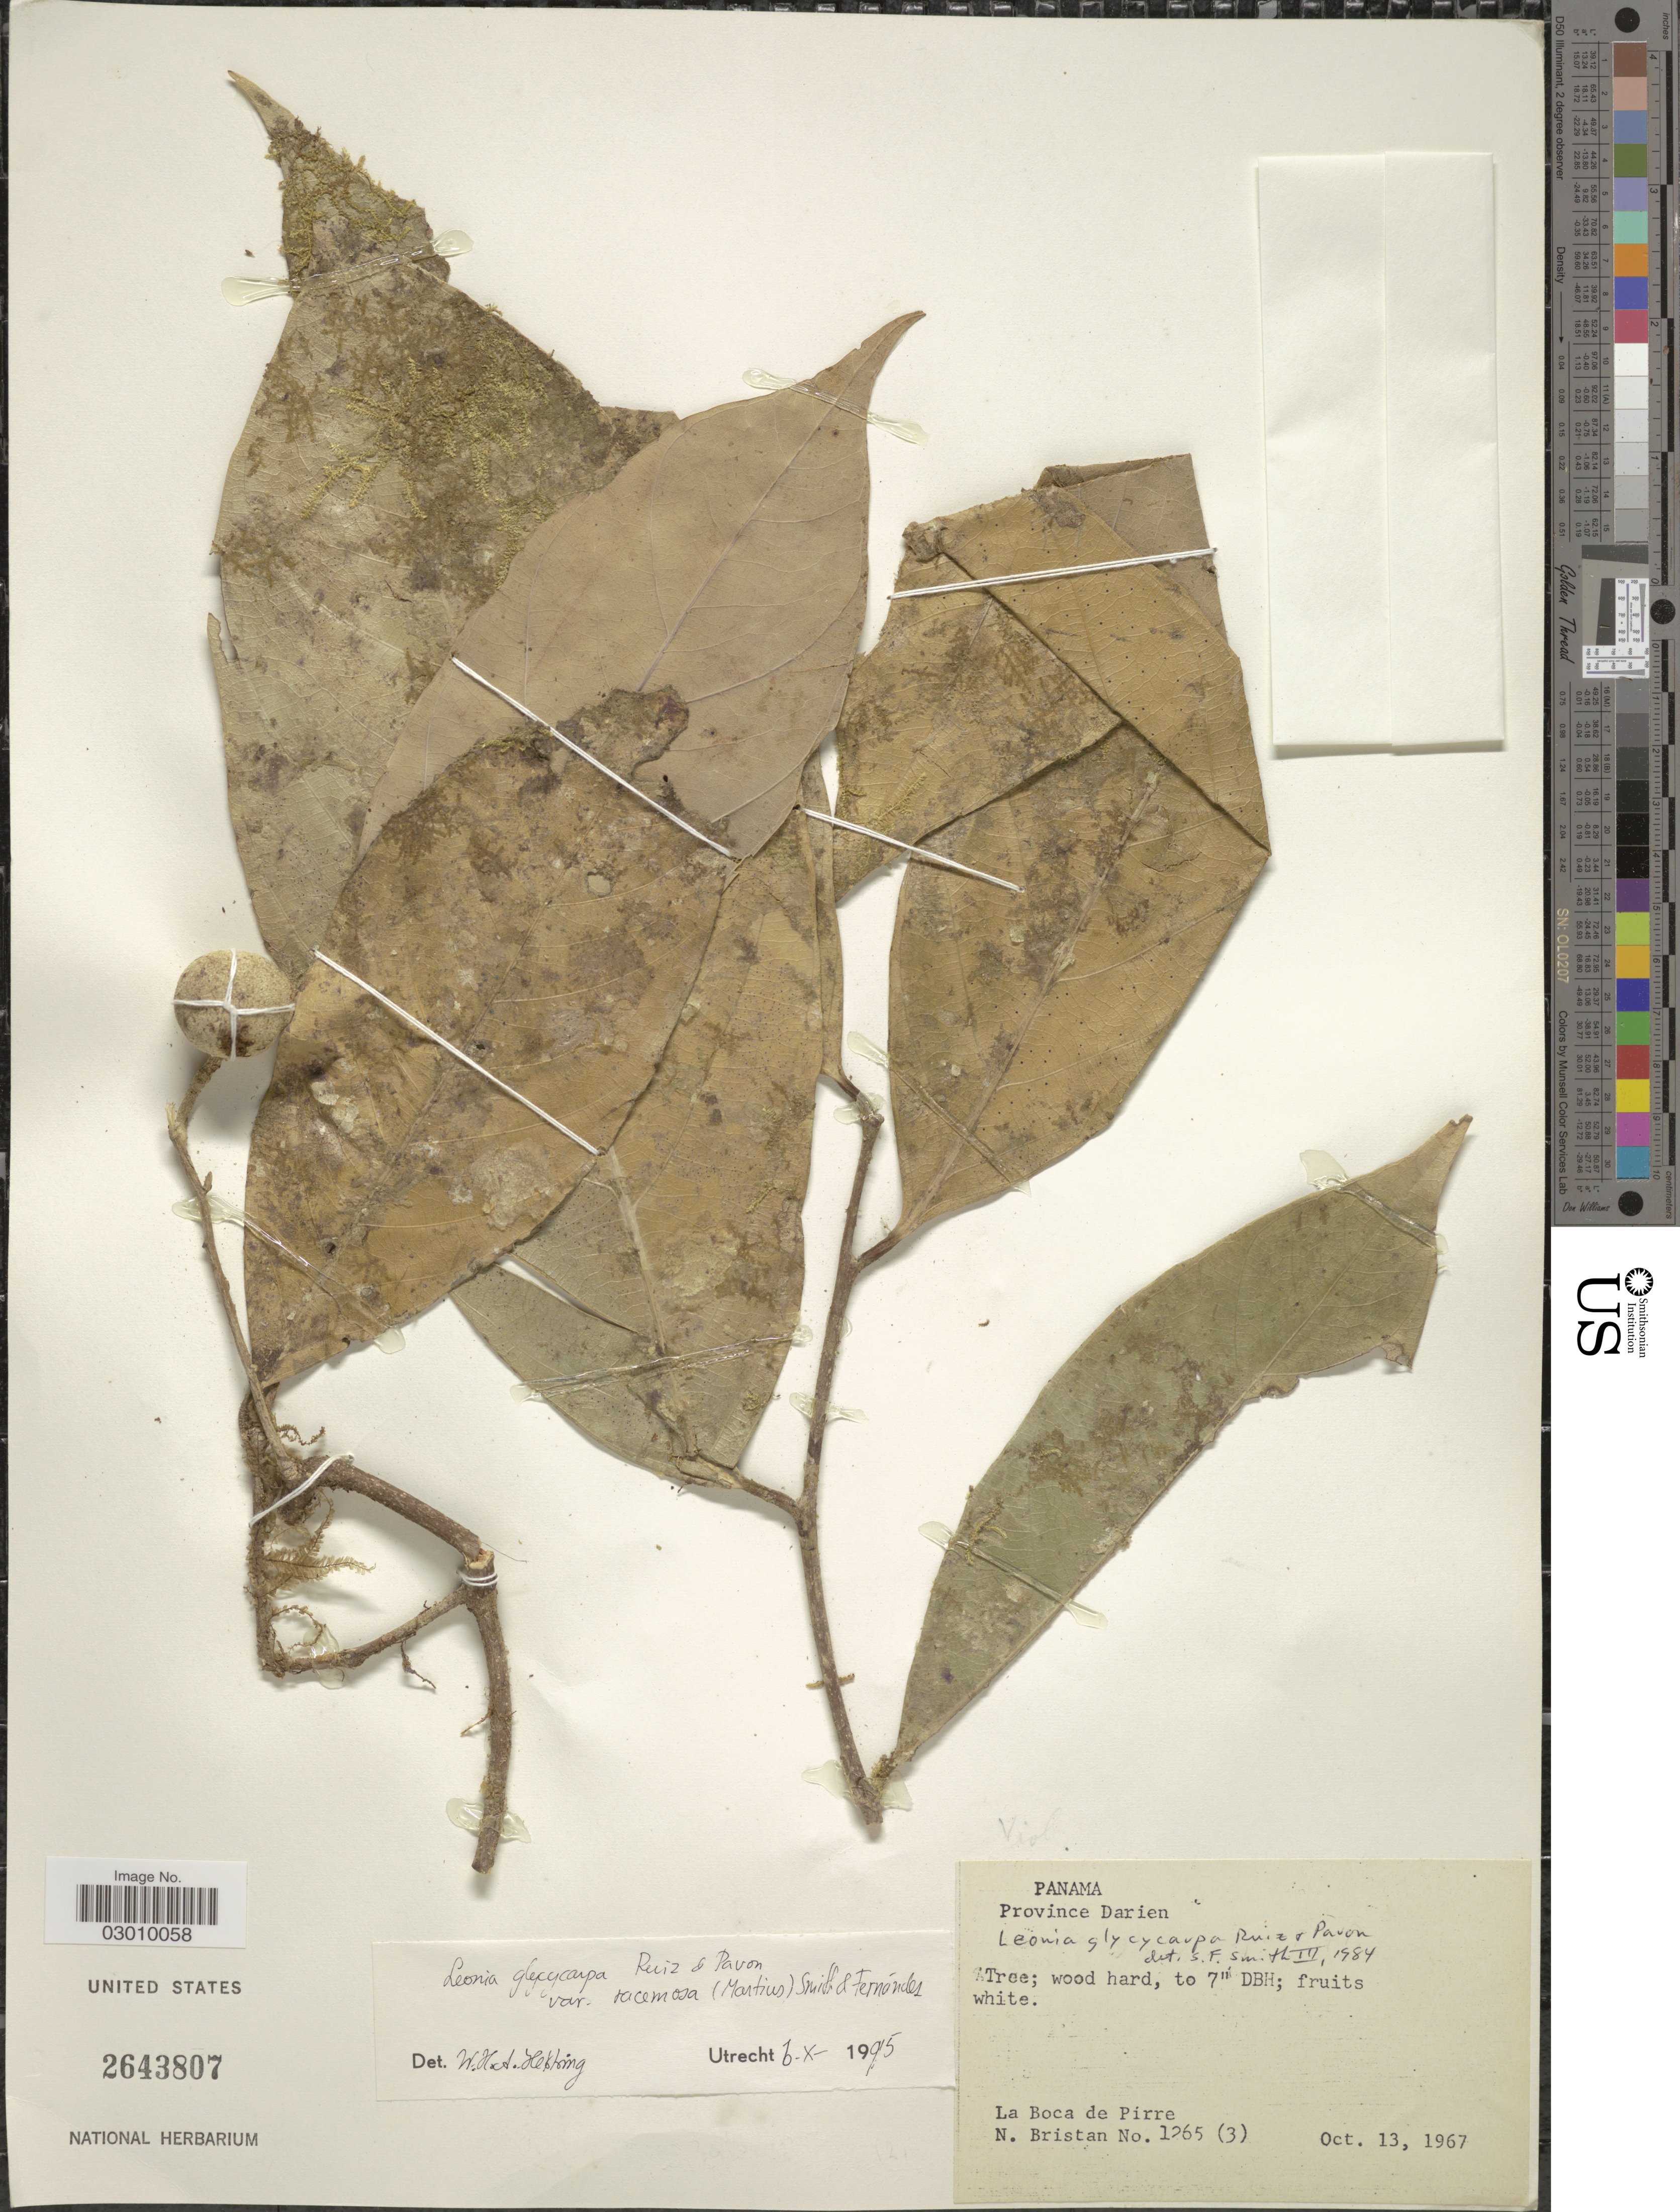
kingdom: Plantae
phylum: Tracheophyta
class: Magnoliopsida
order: Malpighiales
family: Violaceae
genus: Leonia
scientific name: Leonia glycycarpa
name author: Ruiz & Pav.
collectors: N. Bristan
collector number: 1265 (3)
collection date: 1967-10-13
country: Panama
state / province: Darién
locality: La Boca de Pirre.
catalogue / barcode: US 2643807